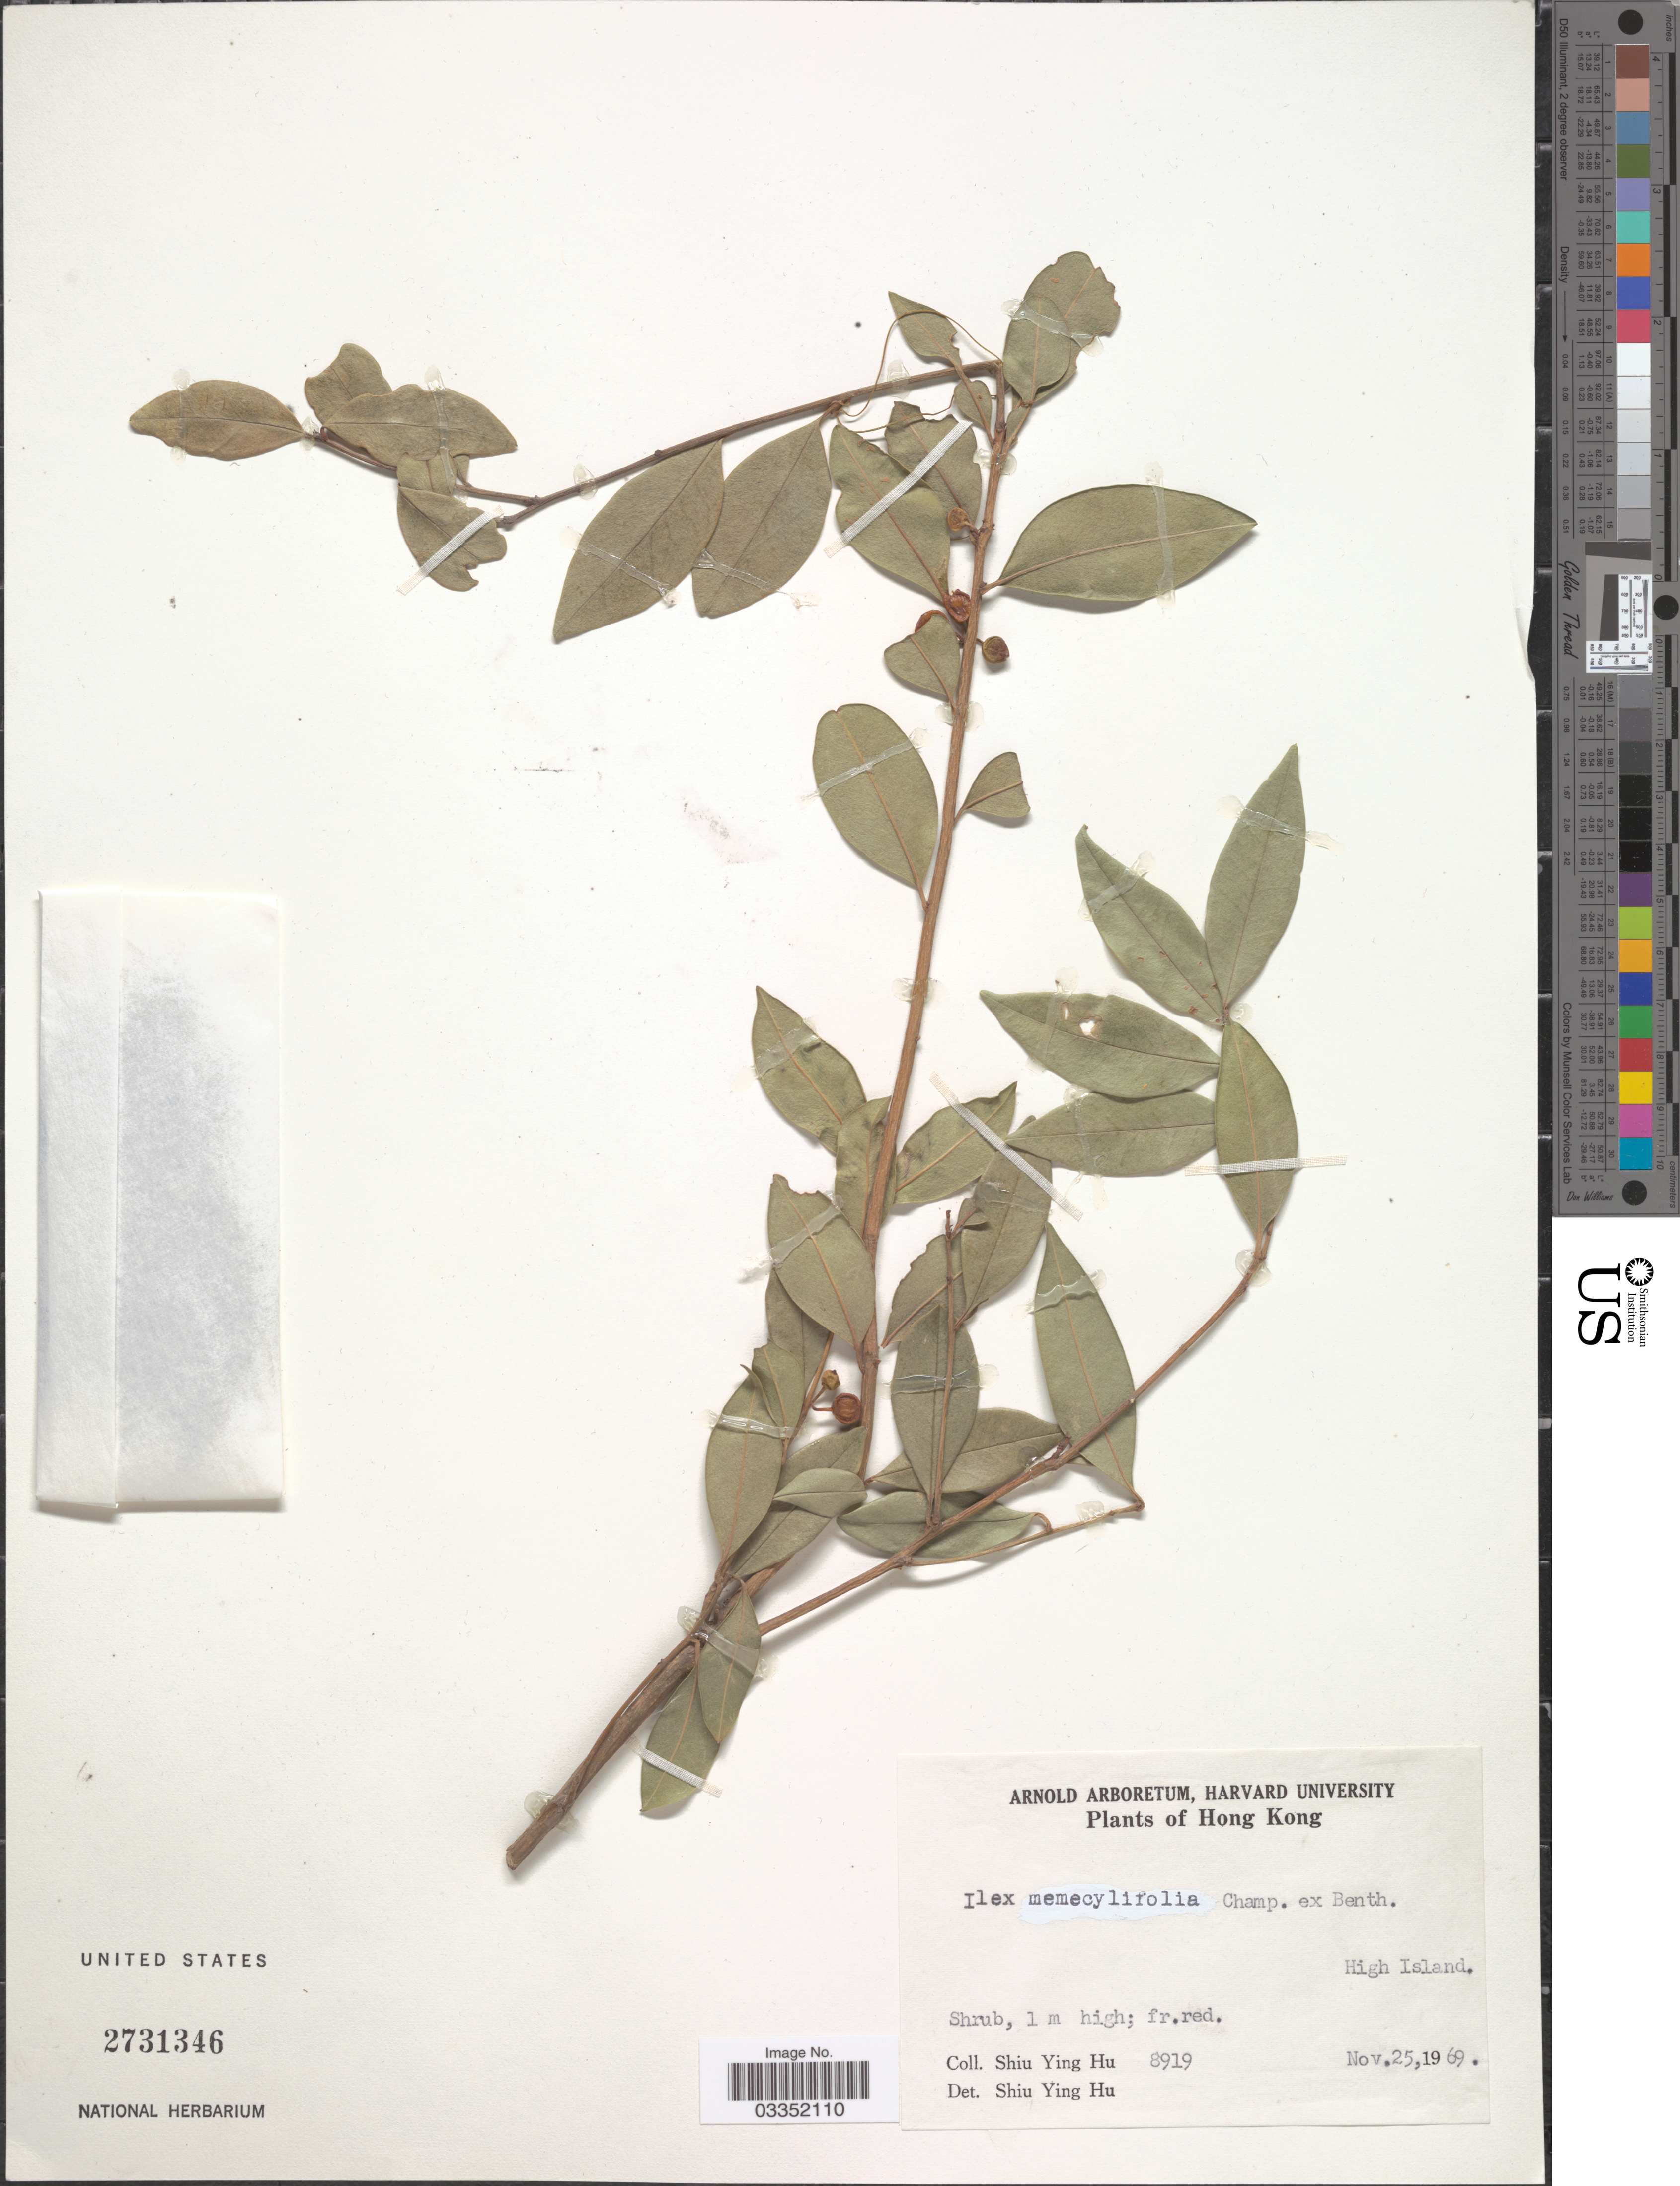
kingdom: Plantae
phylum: Tracheophyta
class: Magnoliopsida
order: Aquifoliales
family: Aquifoliaceae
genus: Ilex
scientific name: Ilex memecylifolia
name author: Champ. ex Benth.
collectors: S. Y. Hu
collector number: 8919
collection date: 1969-11-25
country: China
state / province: Hong Kong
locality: High Island.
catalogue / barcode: US 2731346